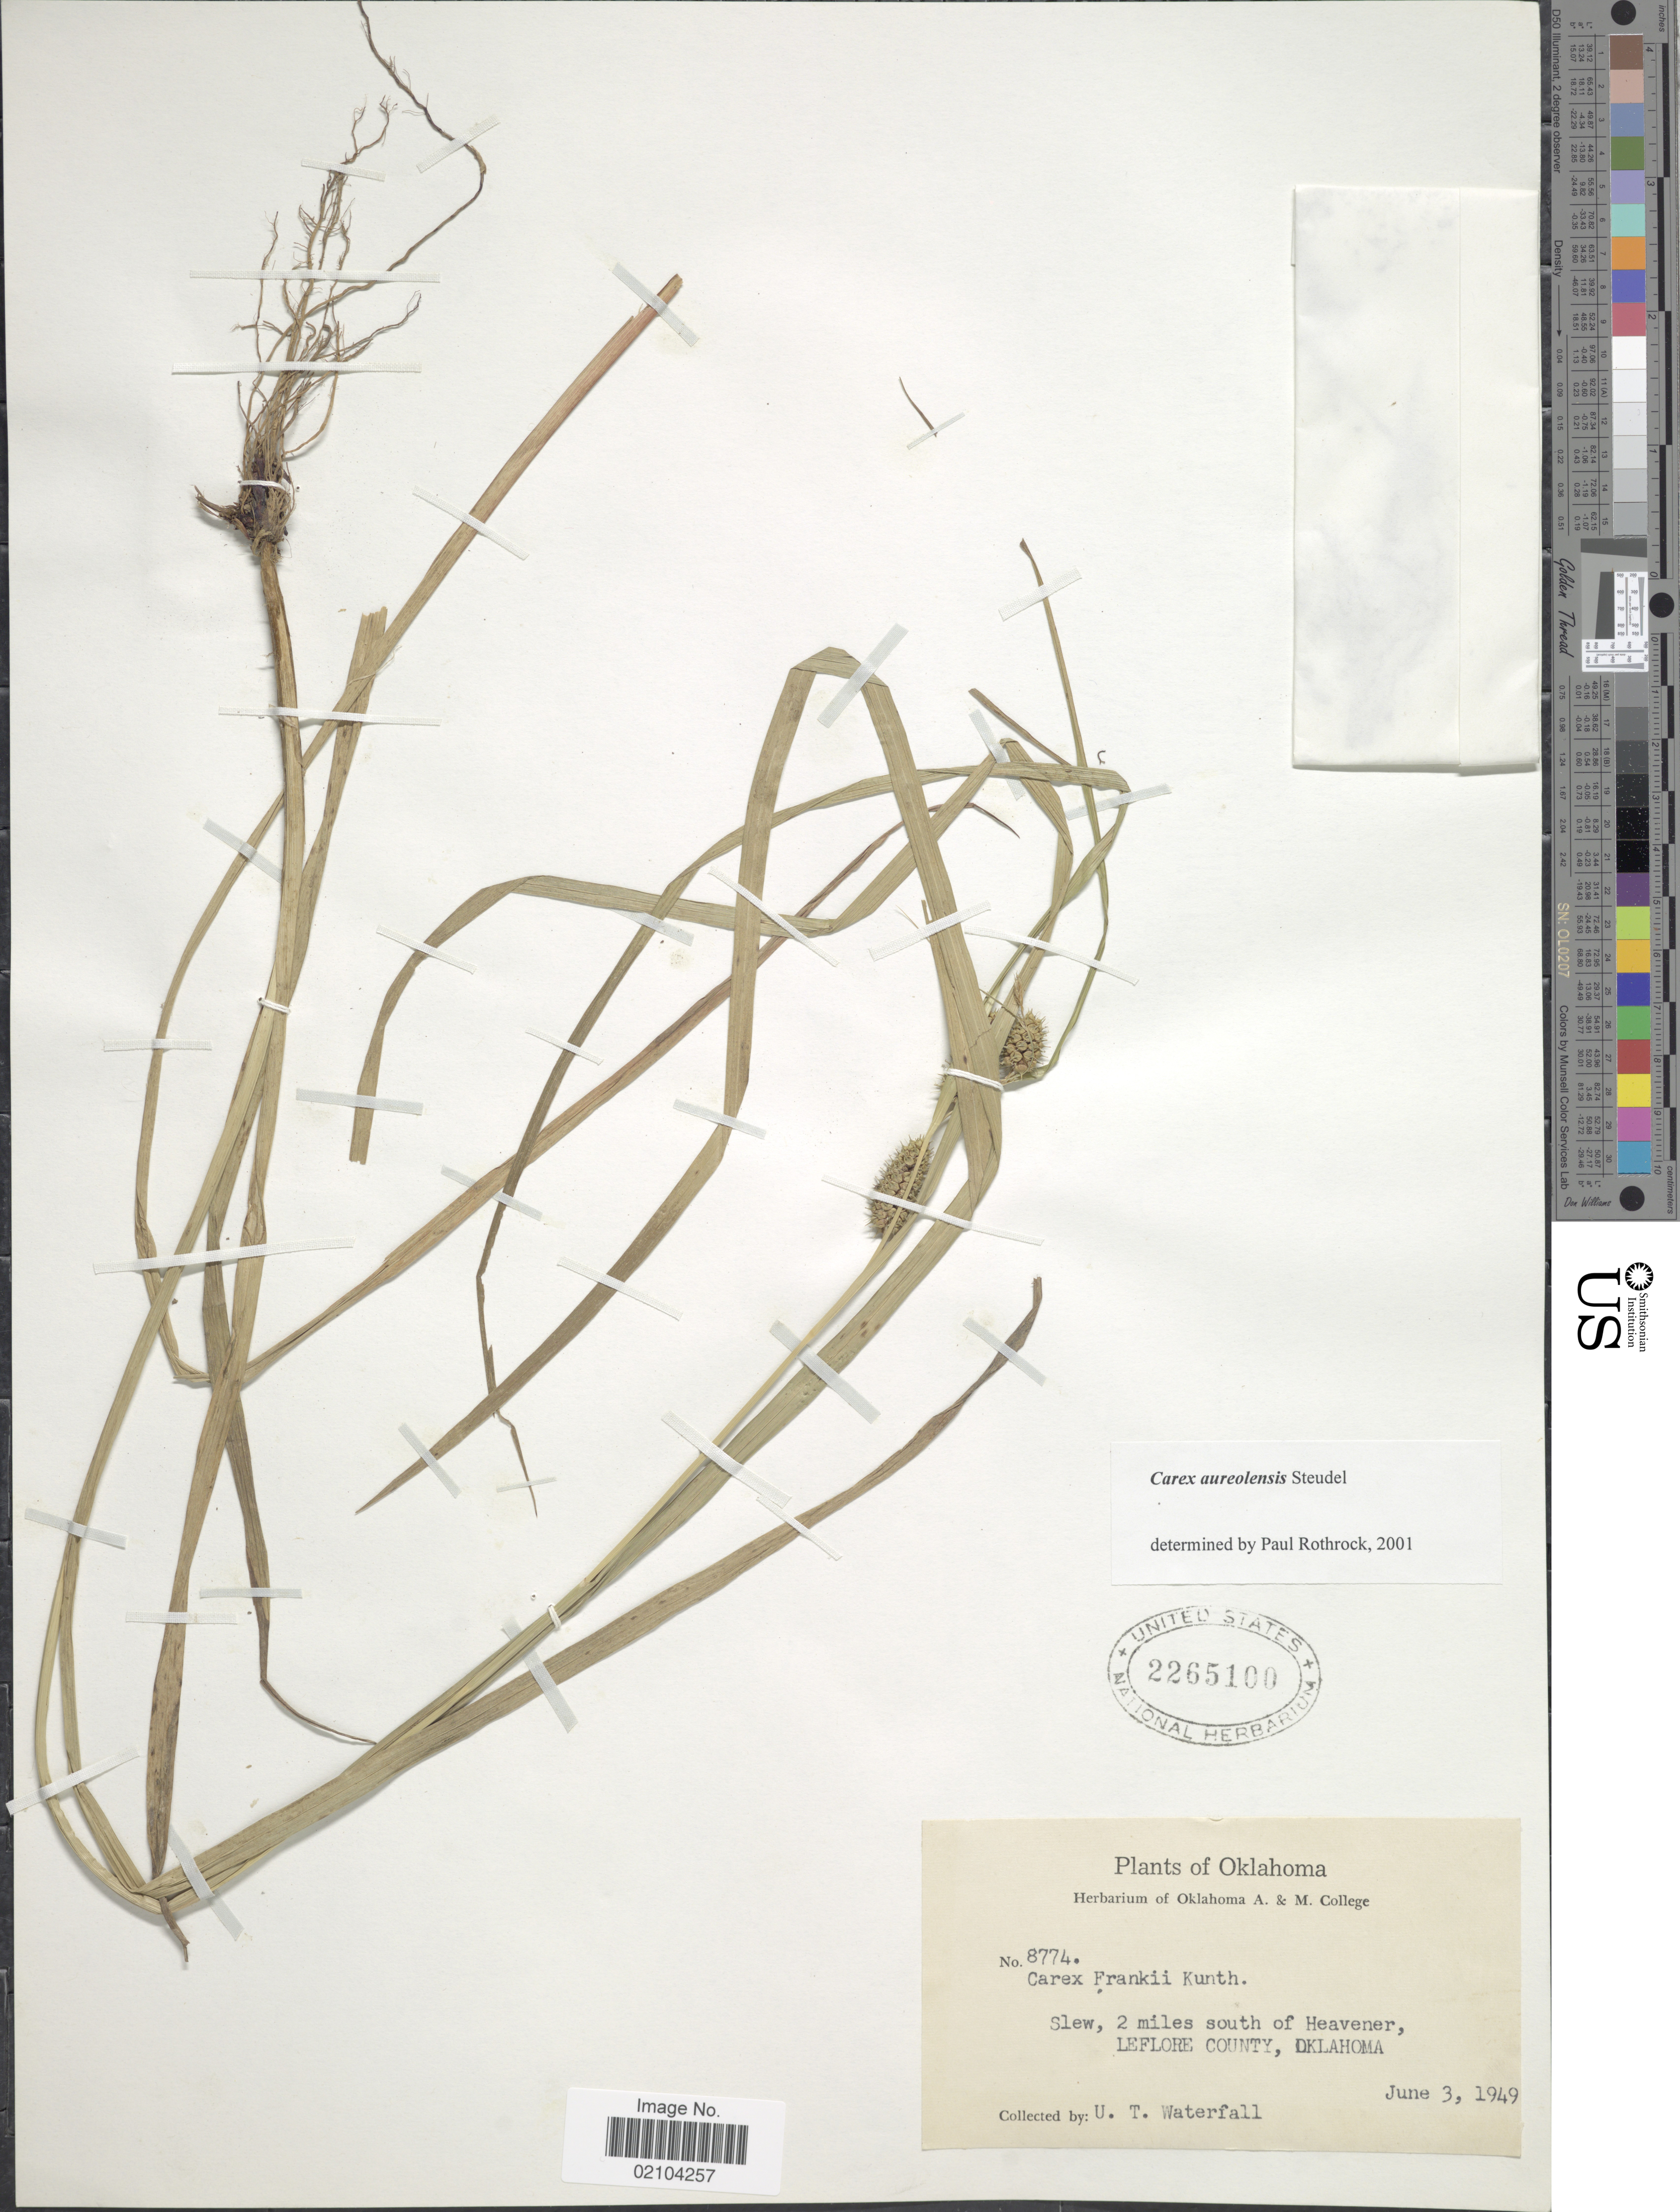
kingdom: Plantae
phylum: Tracheophyta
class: Liliopsida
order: Poales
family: Cyperaceae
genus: Carex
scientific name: Carex aureolensis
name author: Steud.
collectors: U. T. Waterfall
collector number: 8774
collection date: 1949-06-03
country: United States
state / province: Oklahoma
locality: Slew, 2 miles south of Heavener, Leflore county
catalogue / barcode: US 2265100